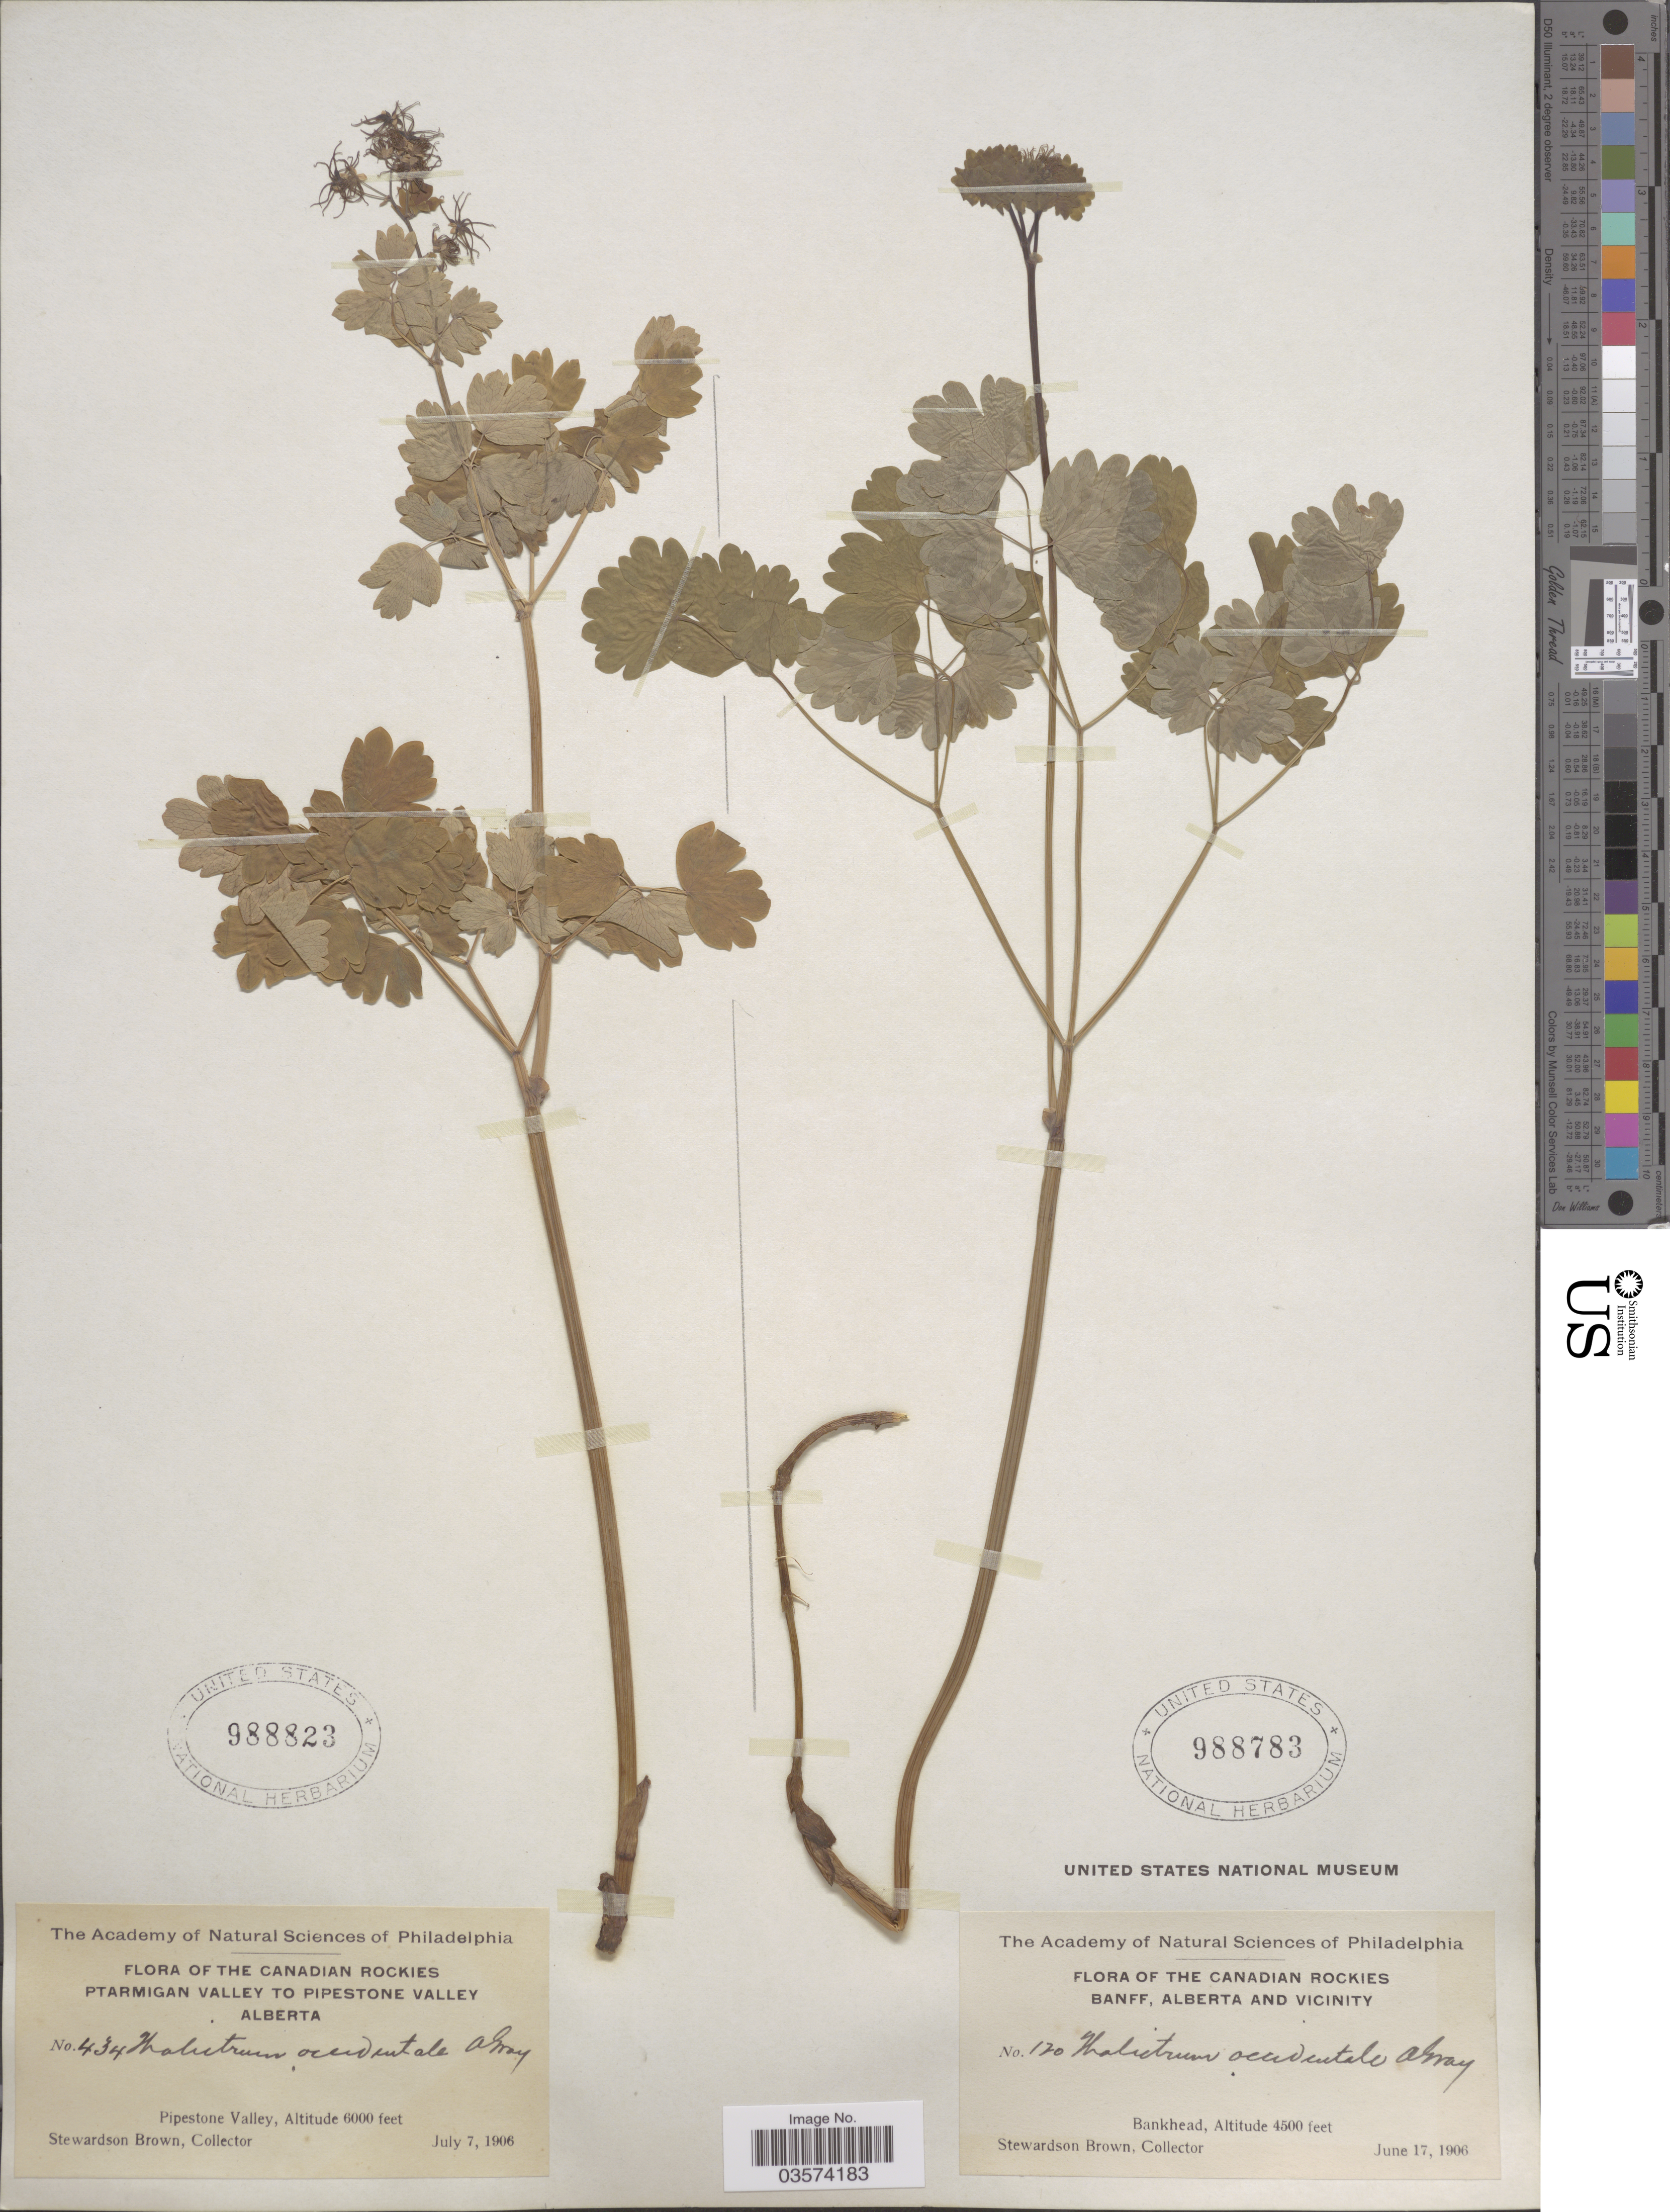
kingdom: Plantae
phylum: Tracheophyta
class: Magnoliopsida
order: Ranunculales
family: Ranunculaceae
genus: Thalictrum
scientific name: Thalictrum occidentale var. palousense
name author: H. St. John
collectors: S. Brown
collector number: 120*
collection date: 1906-06-17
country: Canada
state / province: Alberta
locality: The Canadian Rockies. Banff, Alberta and Vicinity. Bankhead.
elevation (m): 1372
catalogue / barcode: US 988783-2